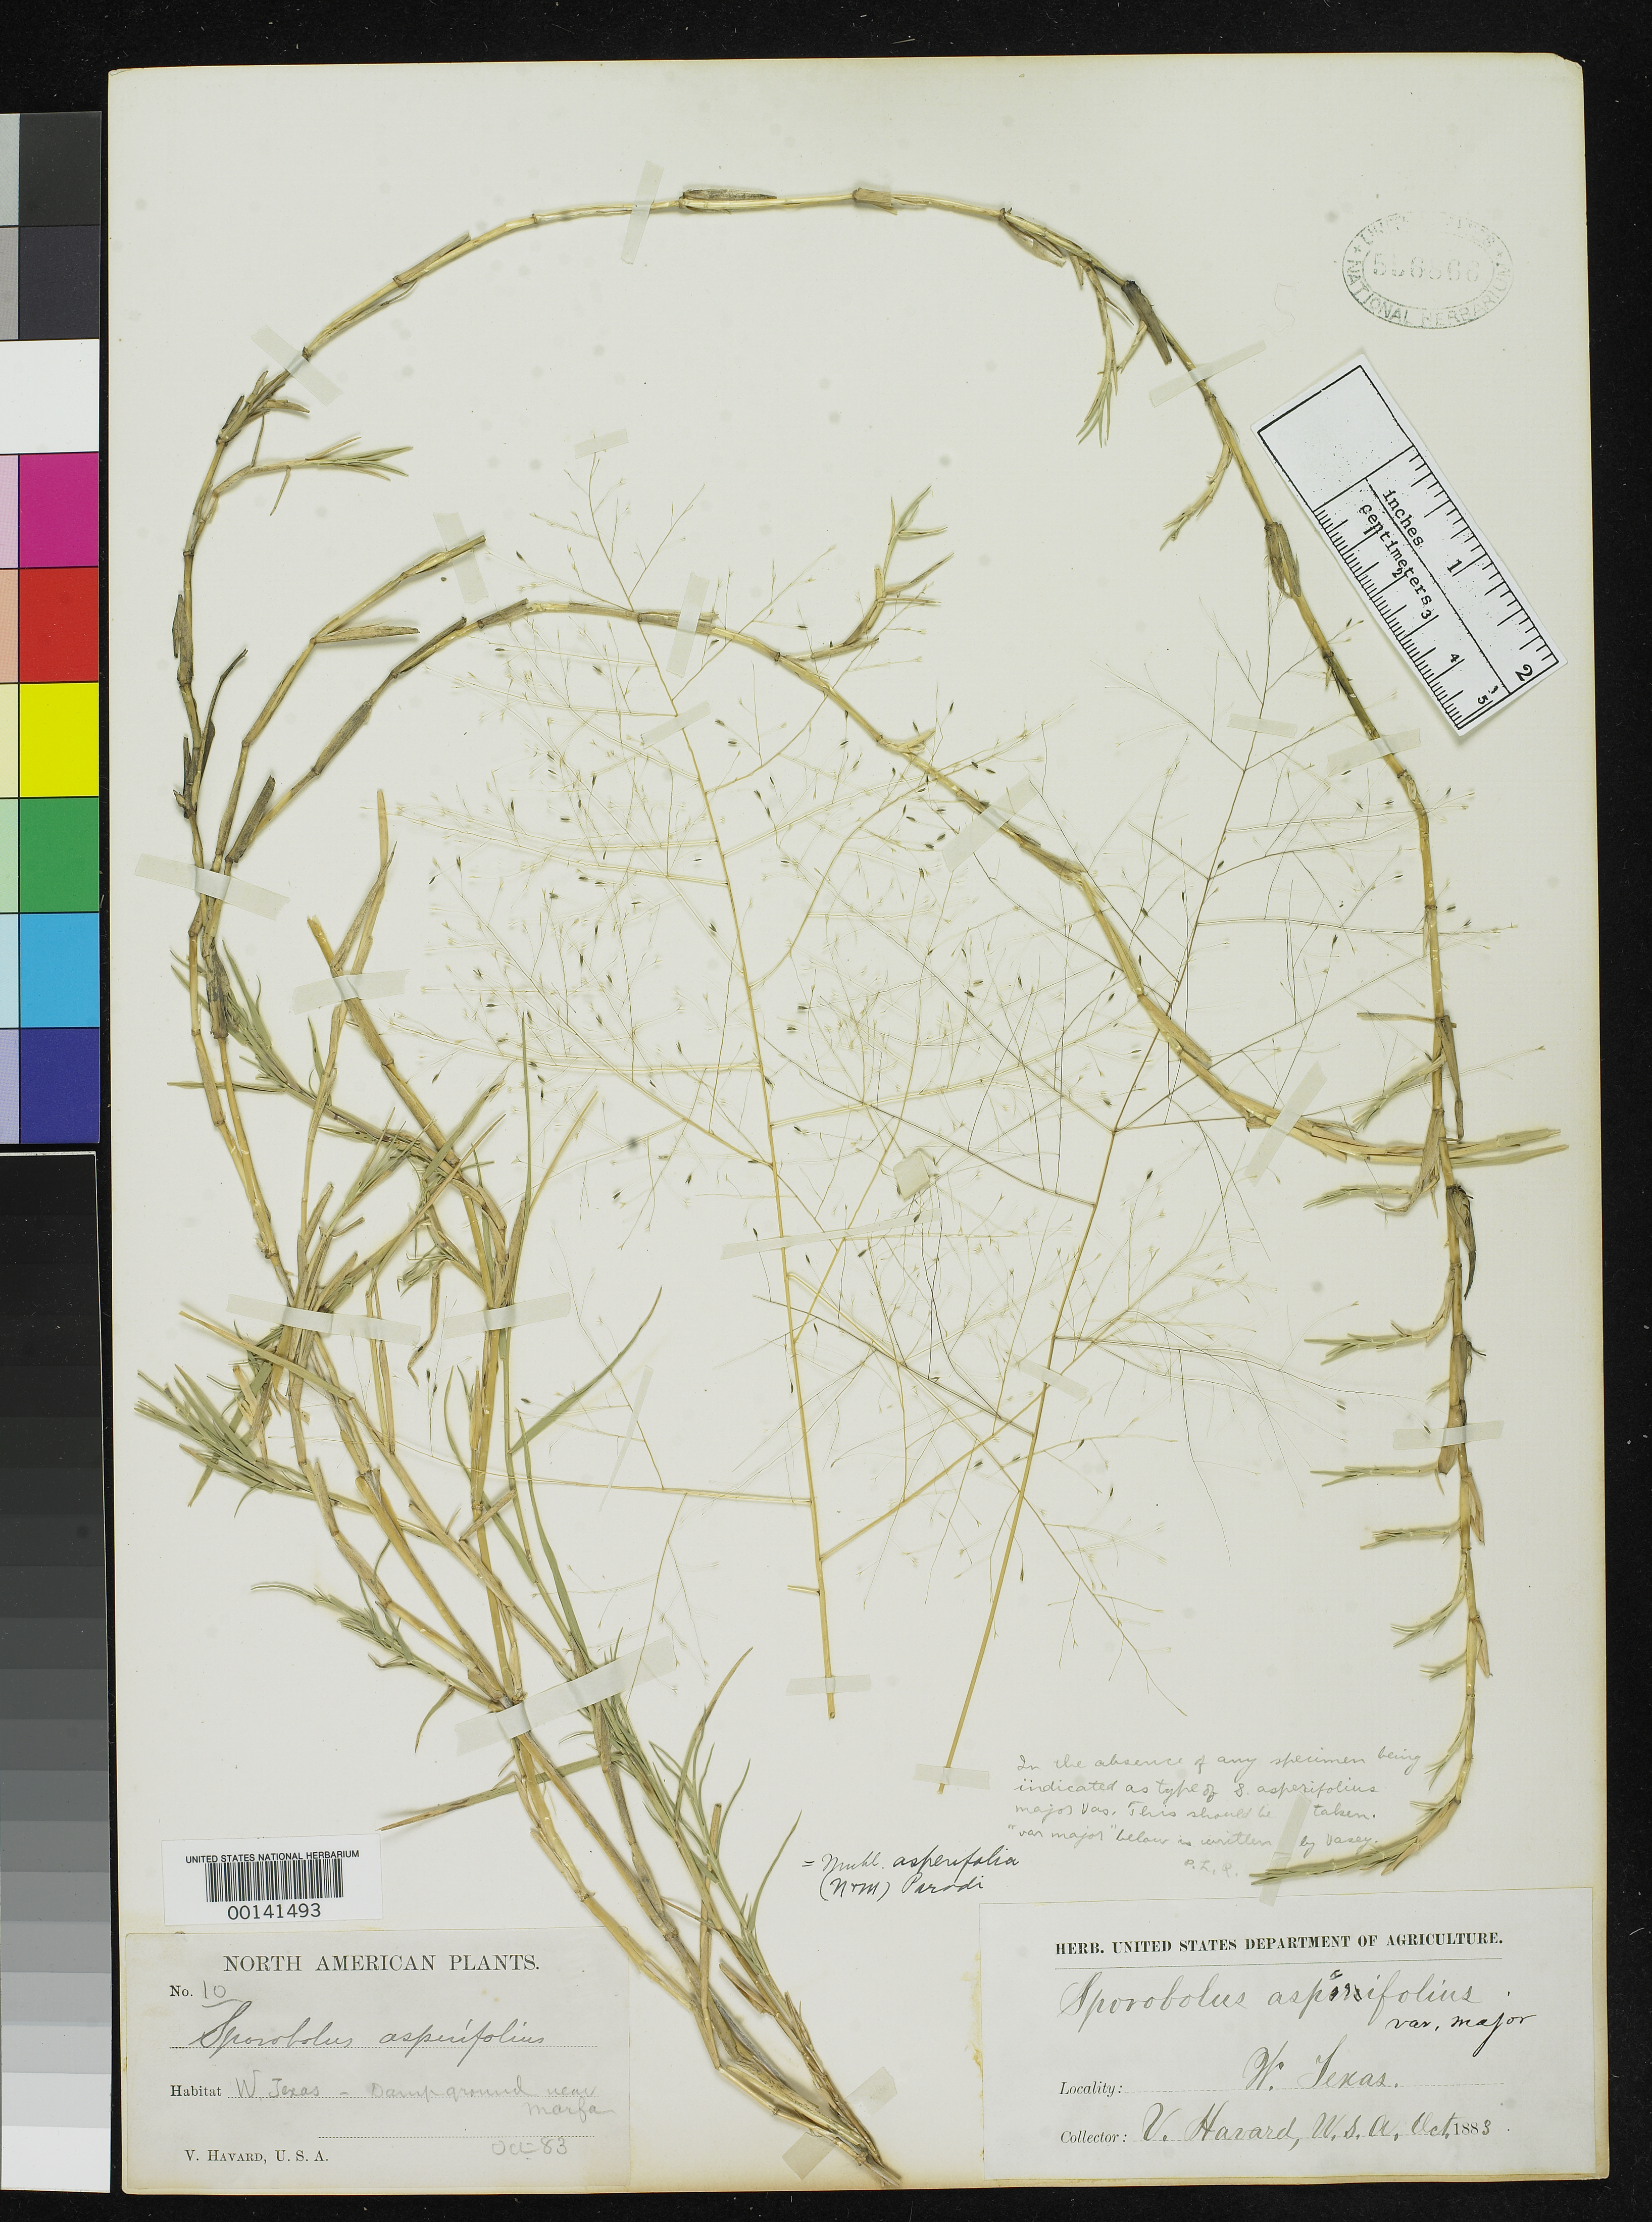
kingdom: Plantae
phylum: Tracheophyta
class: Liliopsida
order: Poales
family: Poaceae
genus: Sporobolus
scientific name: Sporobolus asperifolius var. major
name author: Vasey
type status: Isotype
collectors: V. Havard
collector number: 10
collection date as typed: Oct 1883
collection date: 1883-10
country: United States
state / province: Texas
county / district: Presidio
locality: Marfa.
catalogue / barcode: US 556866